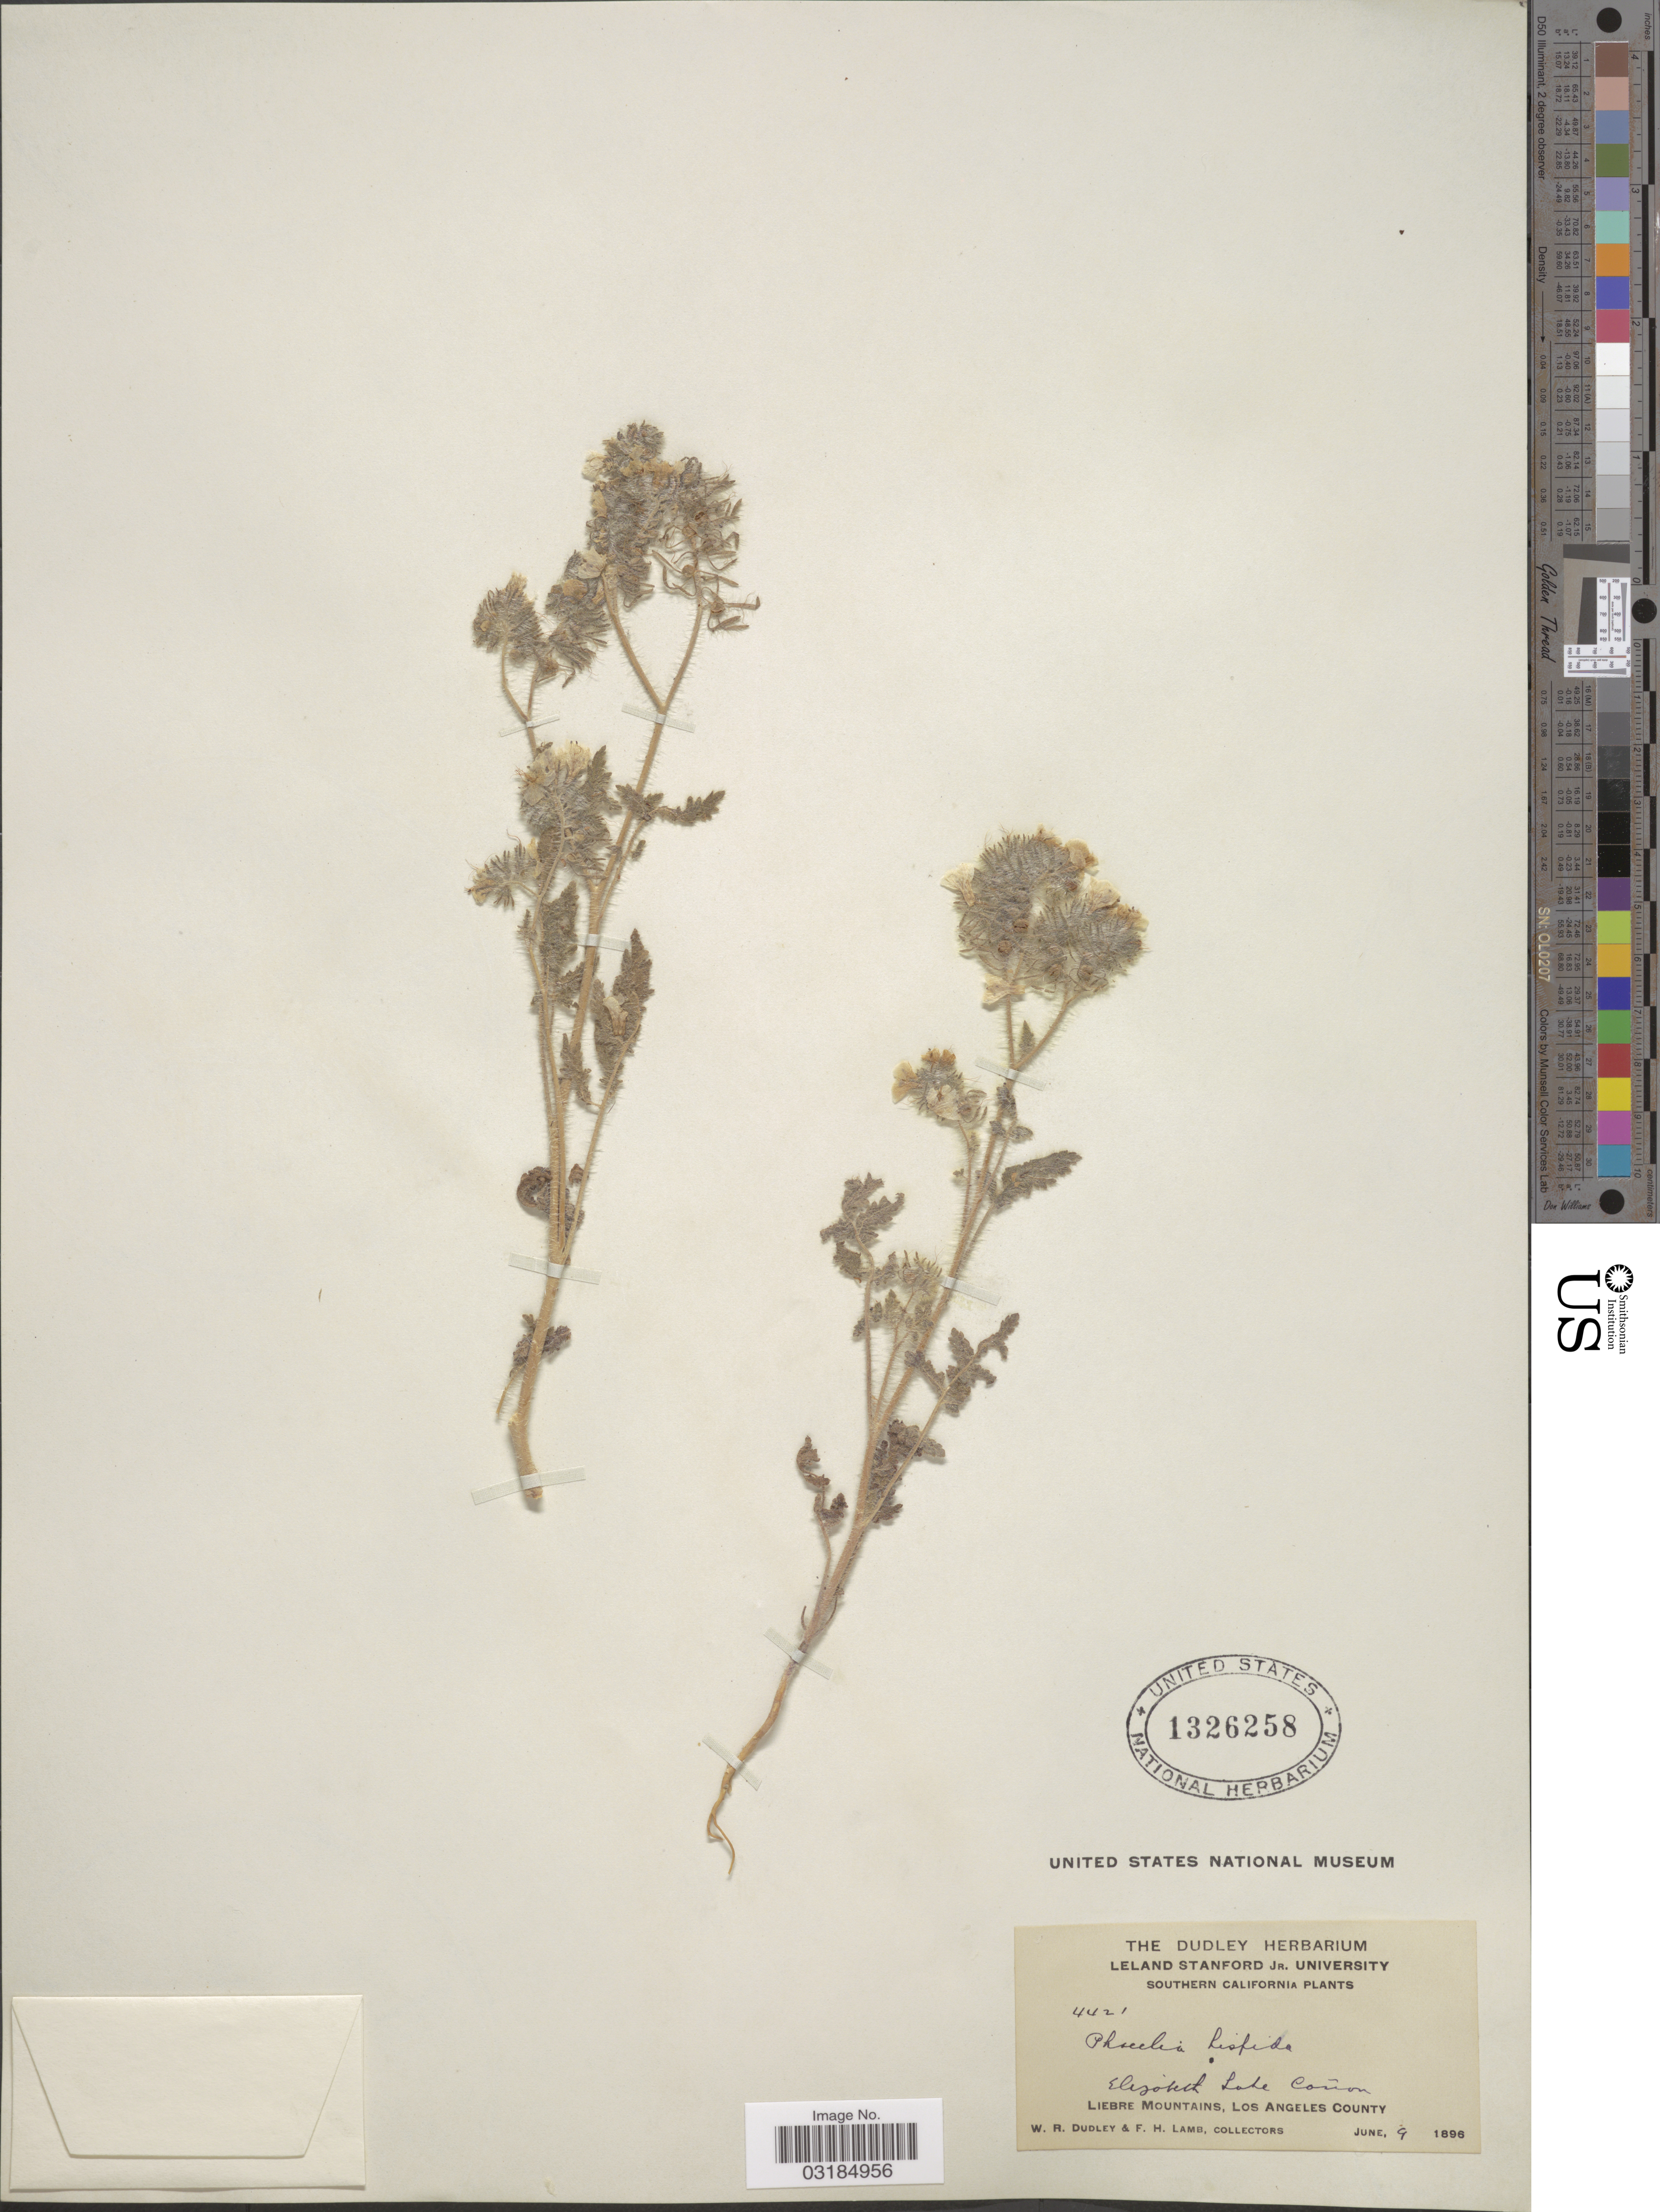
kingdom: Plantae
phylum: Tracheophyta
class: Magnoliopsida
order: Boraginales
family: Hydrophyllaceae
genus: Phacelia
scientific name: Phacelia cicutaria var. hispida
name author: (A. Gray) J.T. Howell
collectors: W. Dudley & F. H. Lamb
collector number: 4421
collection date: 1896-06-09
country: United States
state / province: California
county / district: Los Angeles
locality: Southern California. Elizabeth Lake Cañon. Liebre Mountains, Los Angeles County.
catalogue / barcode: US 1326258